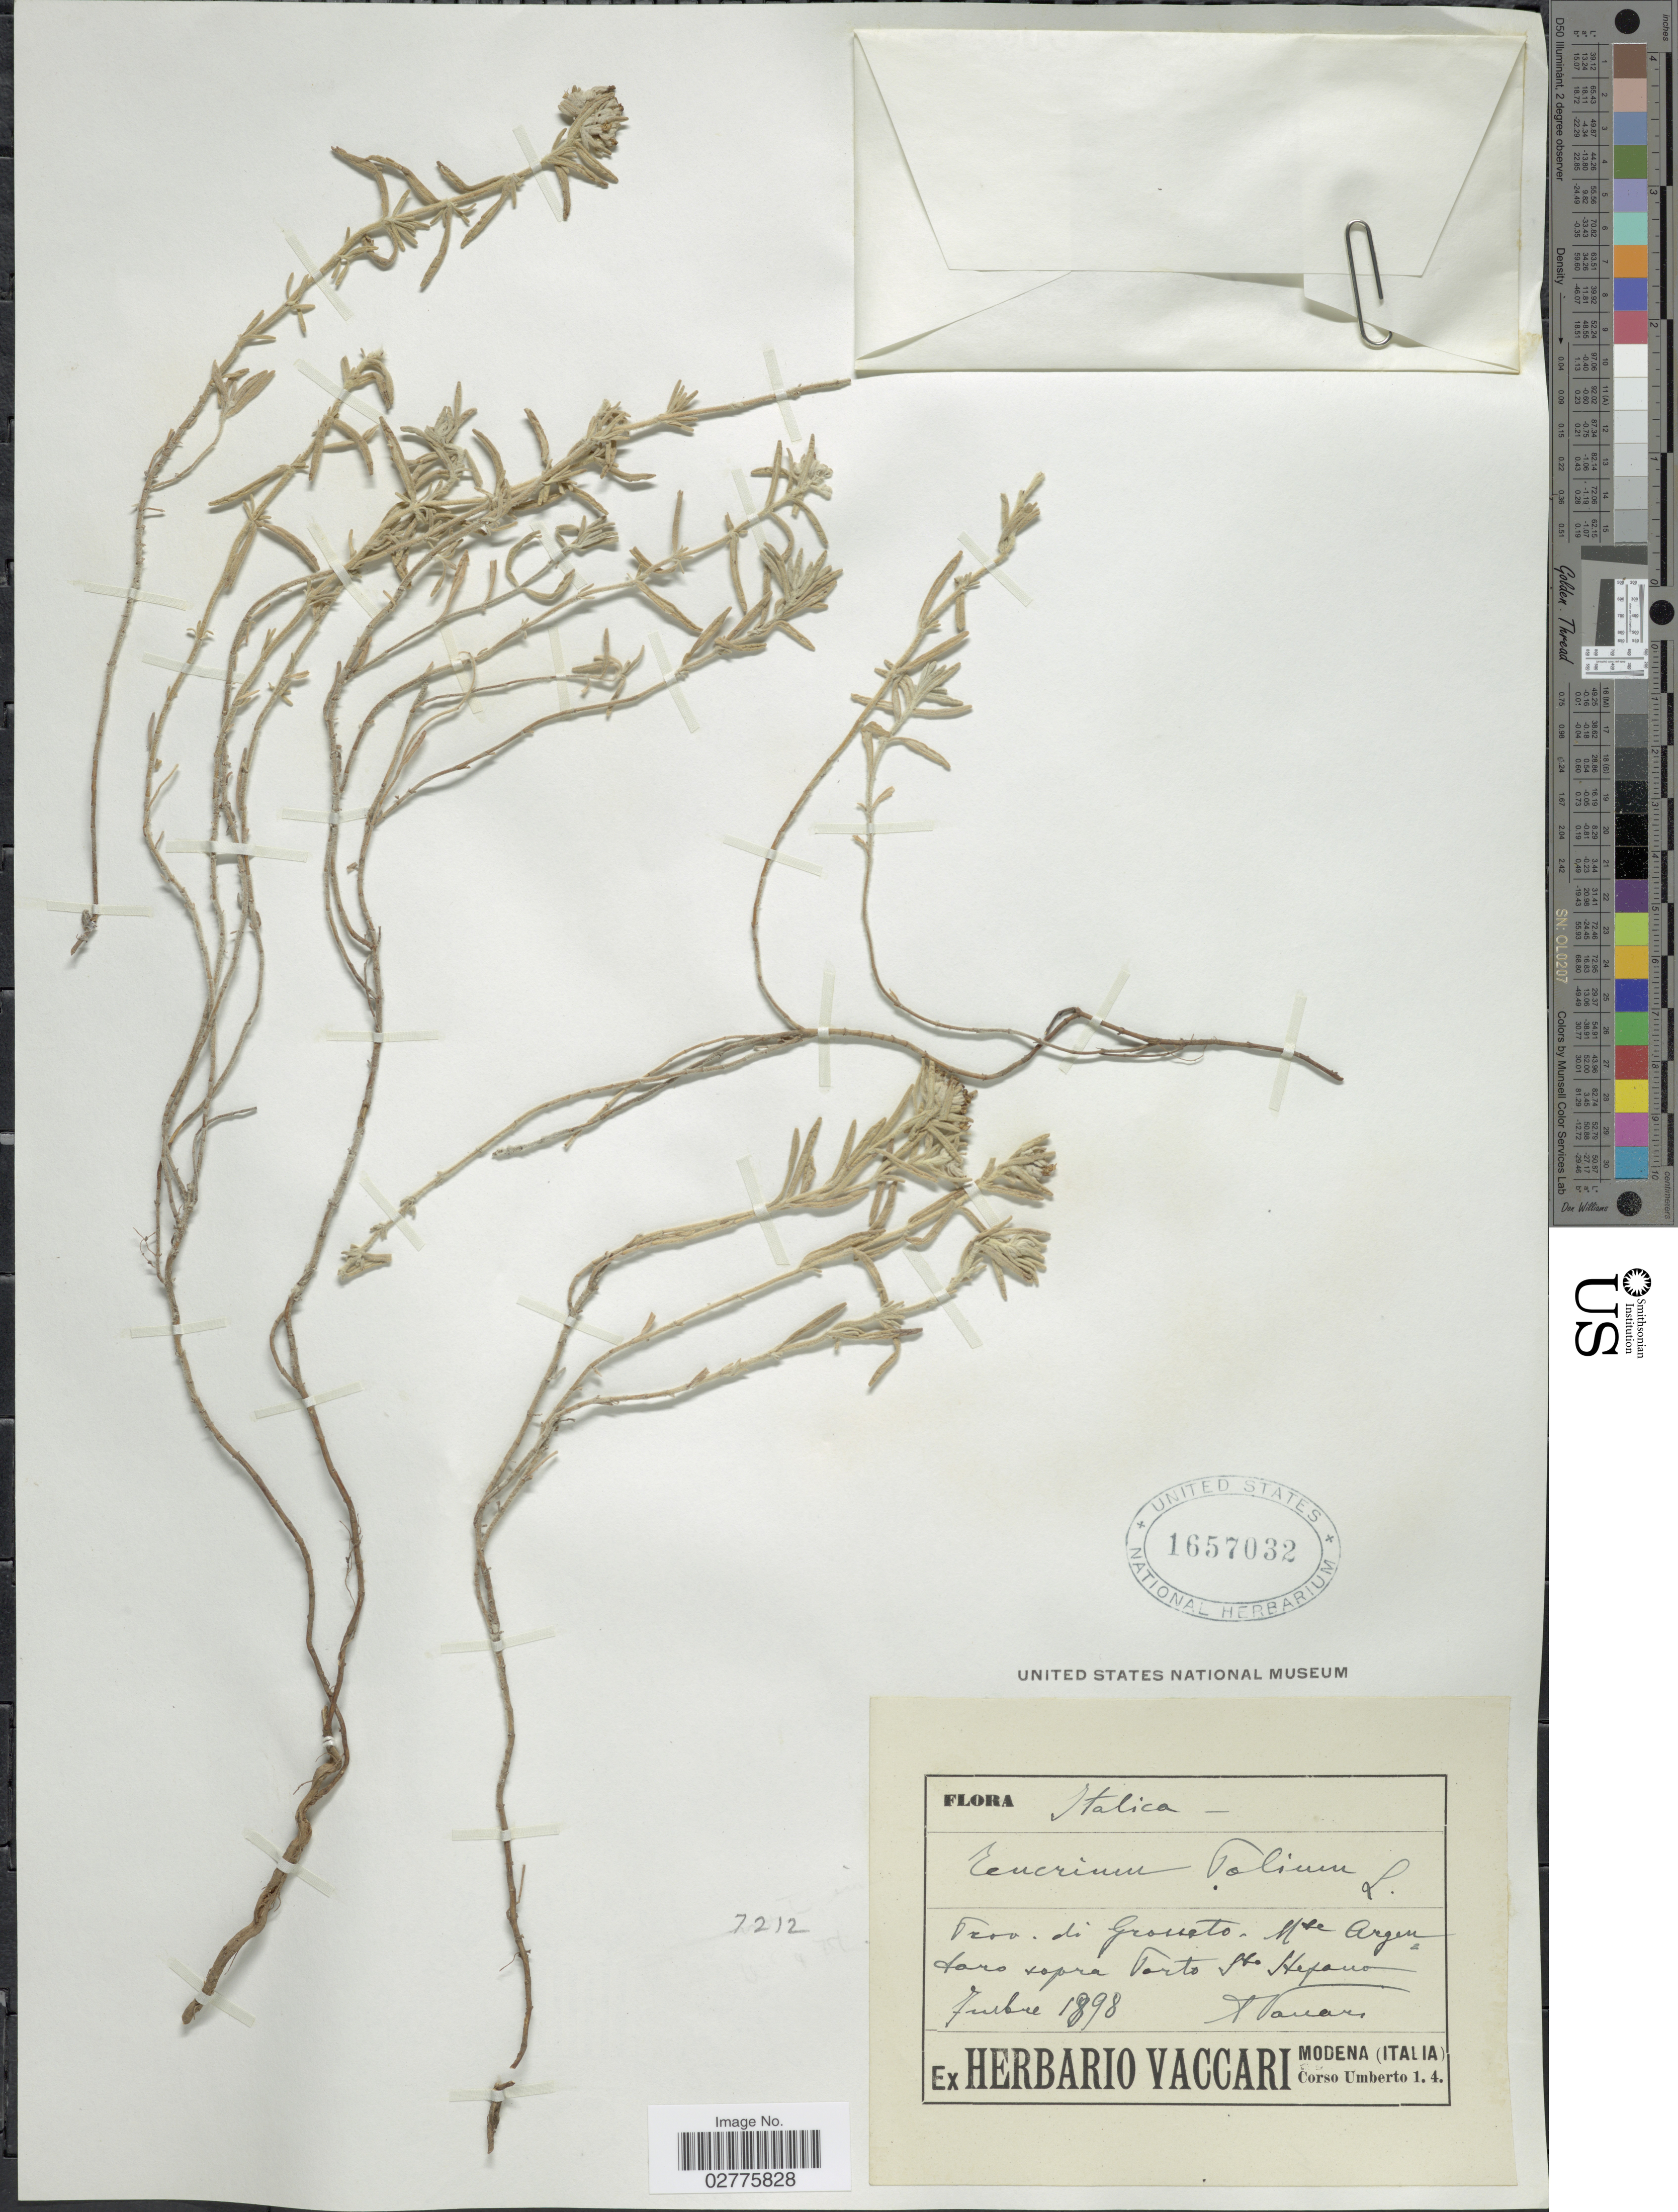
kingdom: Plantae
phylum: Tracheophyta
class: Magnoliopsida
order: Lamiales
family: Lamiaceae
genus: Teucrium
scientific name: Teucrium polium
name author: L.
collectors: A. Vaccari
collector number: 7212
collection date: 1898-02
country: Italy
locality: Italica. Prov. de Grosseto. Mt. Aryon taro sopra Porto Sto Stefano. Modena. Corso Umberto. 1.4.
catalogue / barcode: US 1657032